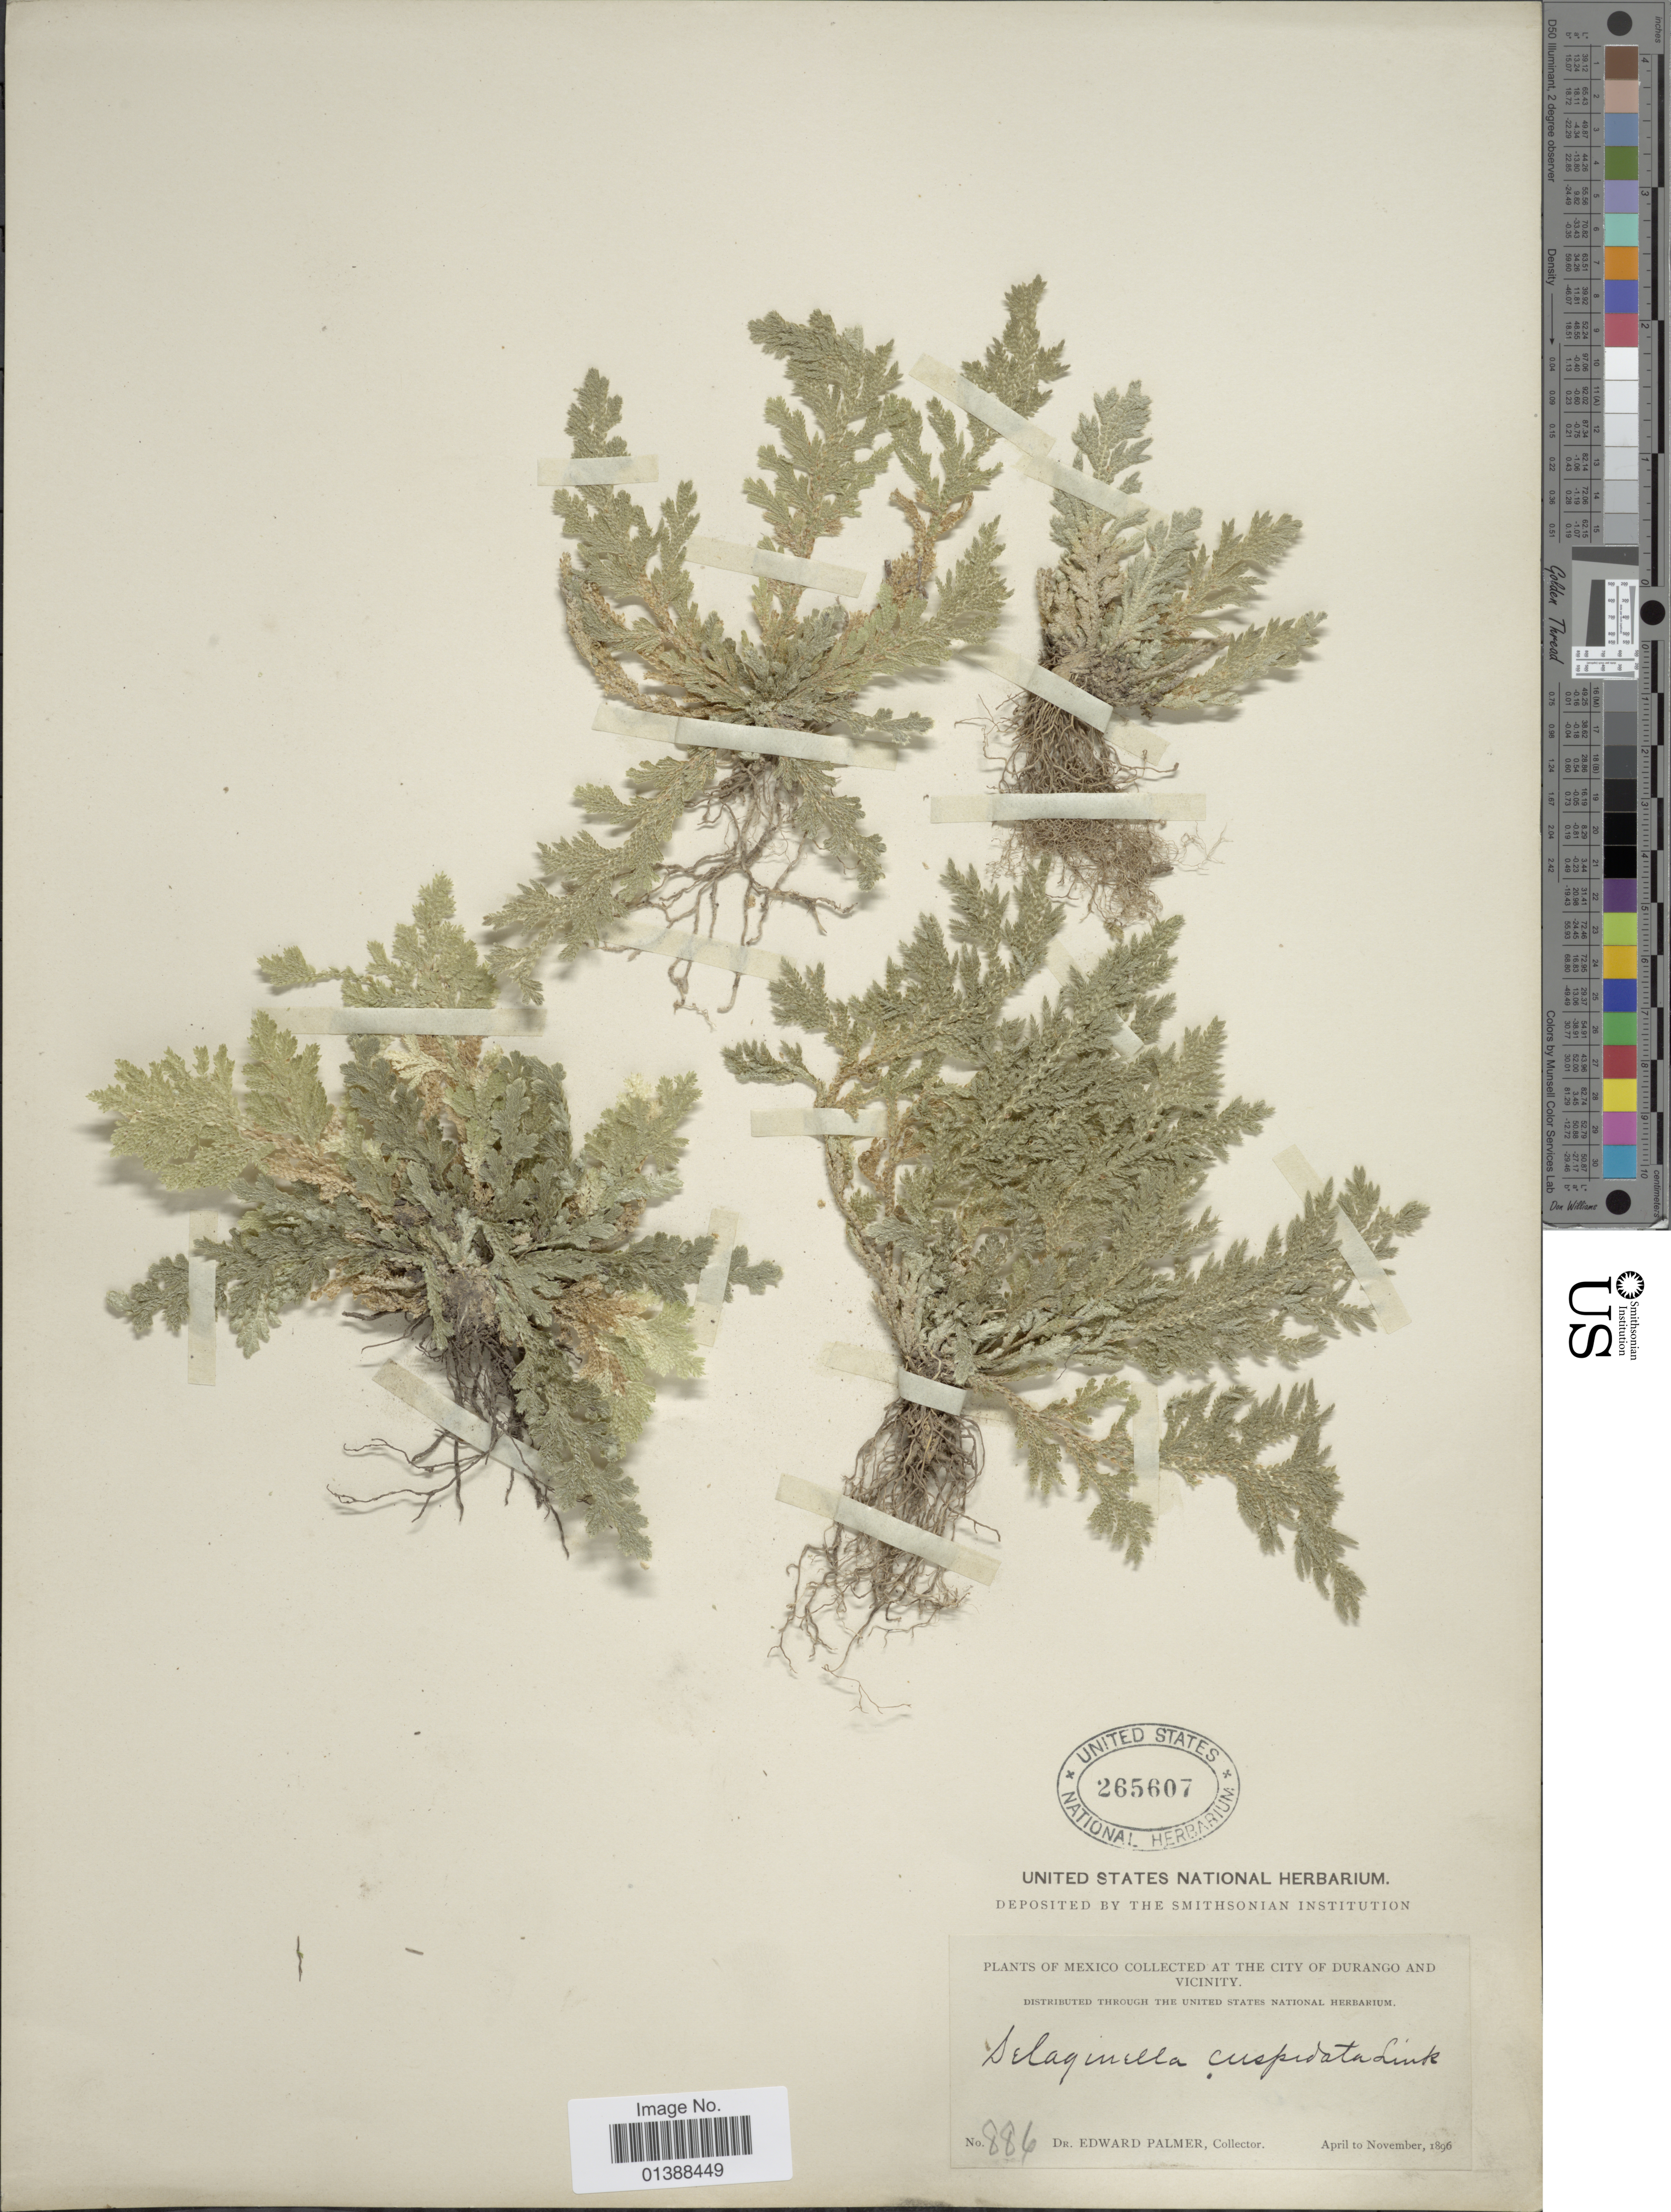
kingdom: Plantae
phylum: Tracheophyta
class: Lycopodiopsida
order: Selaginellales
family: Selaginellaceae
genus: Selaginella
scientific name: Selaginella pallescens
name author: (C. Presl) Spring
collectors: E. Palmer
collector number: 886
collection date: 1896-04/1896-11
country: Mexico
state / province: Durango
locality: City of Durango and vicinity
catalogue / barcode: US 265607